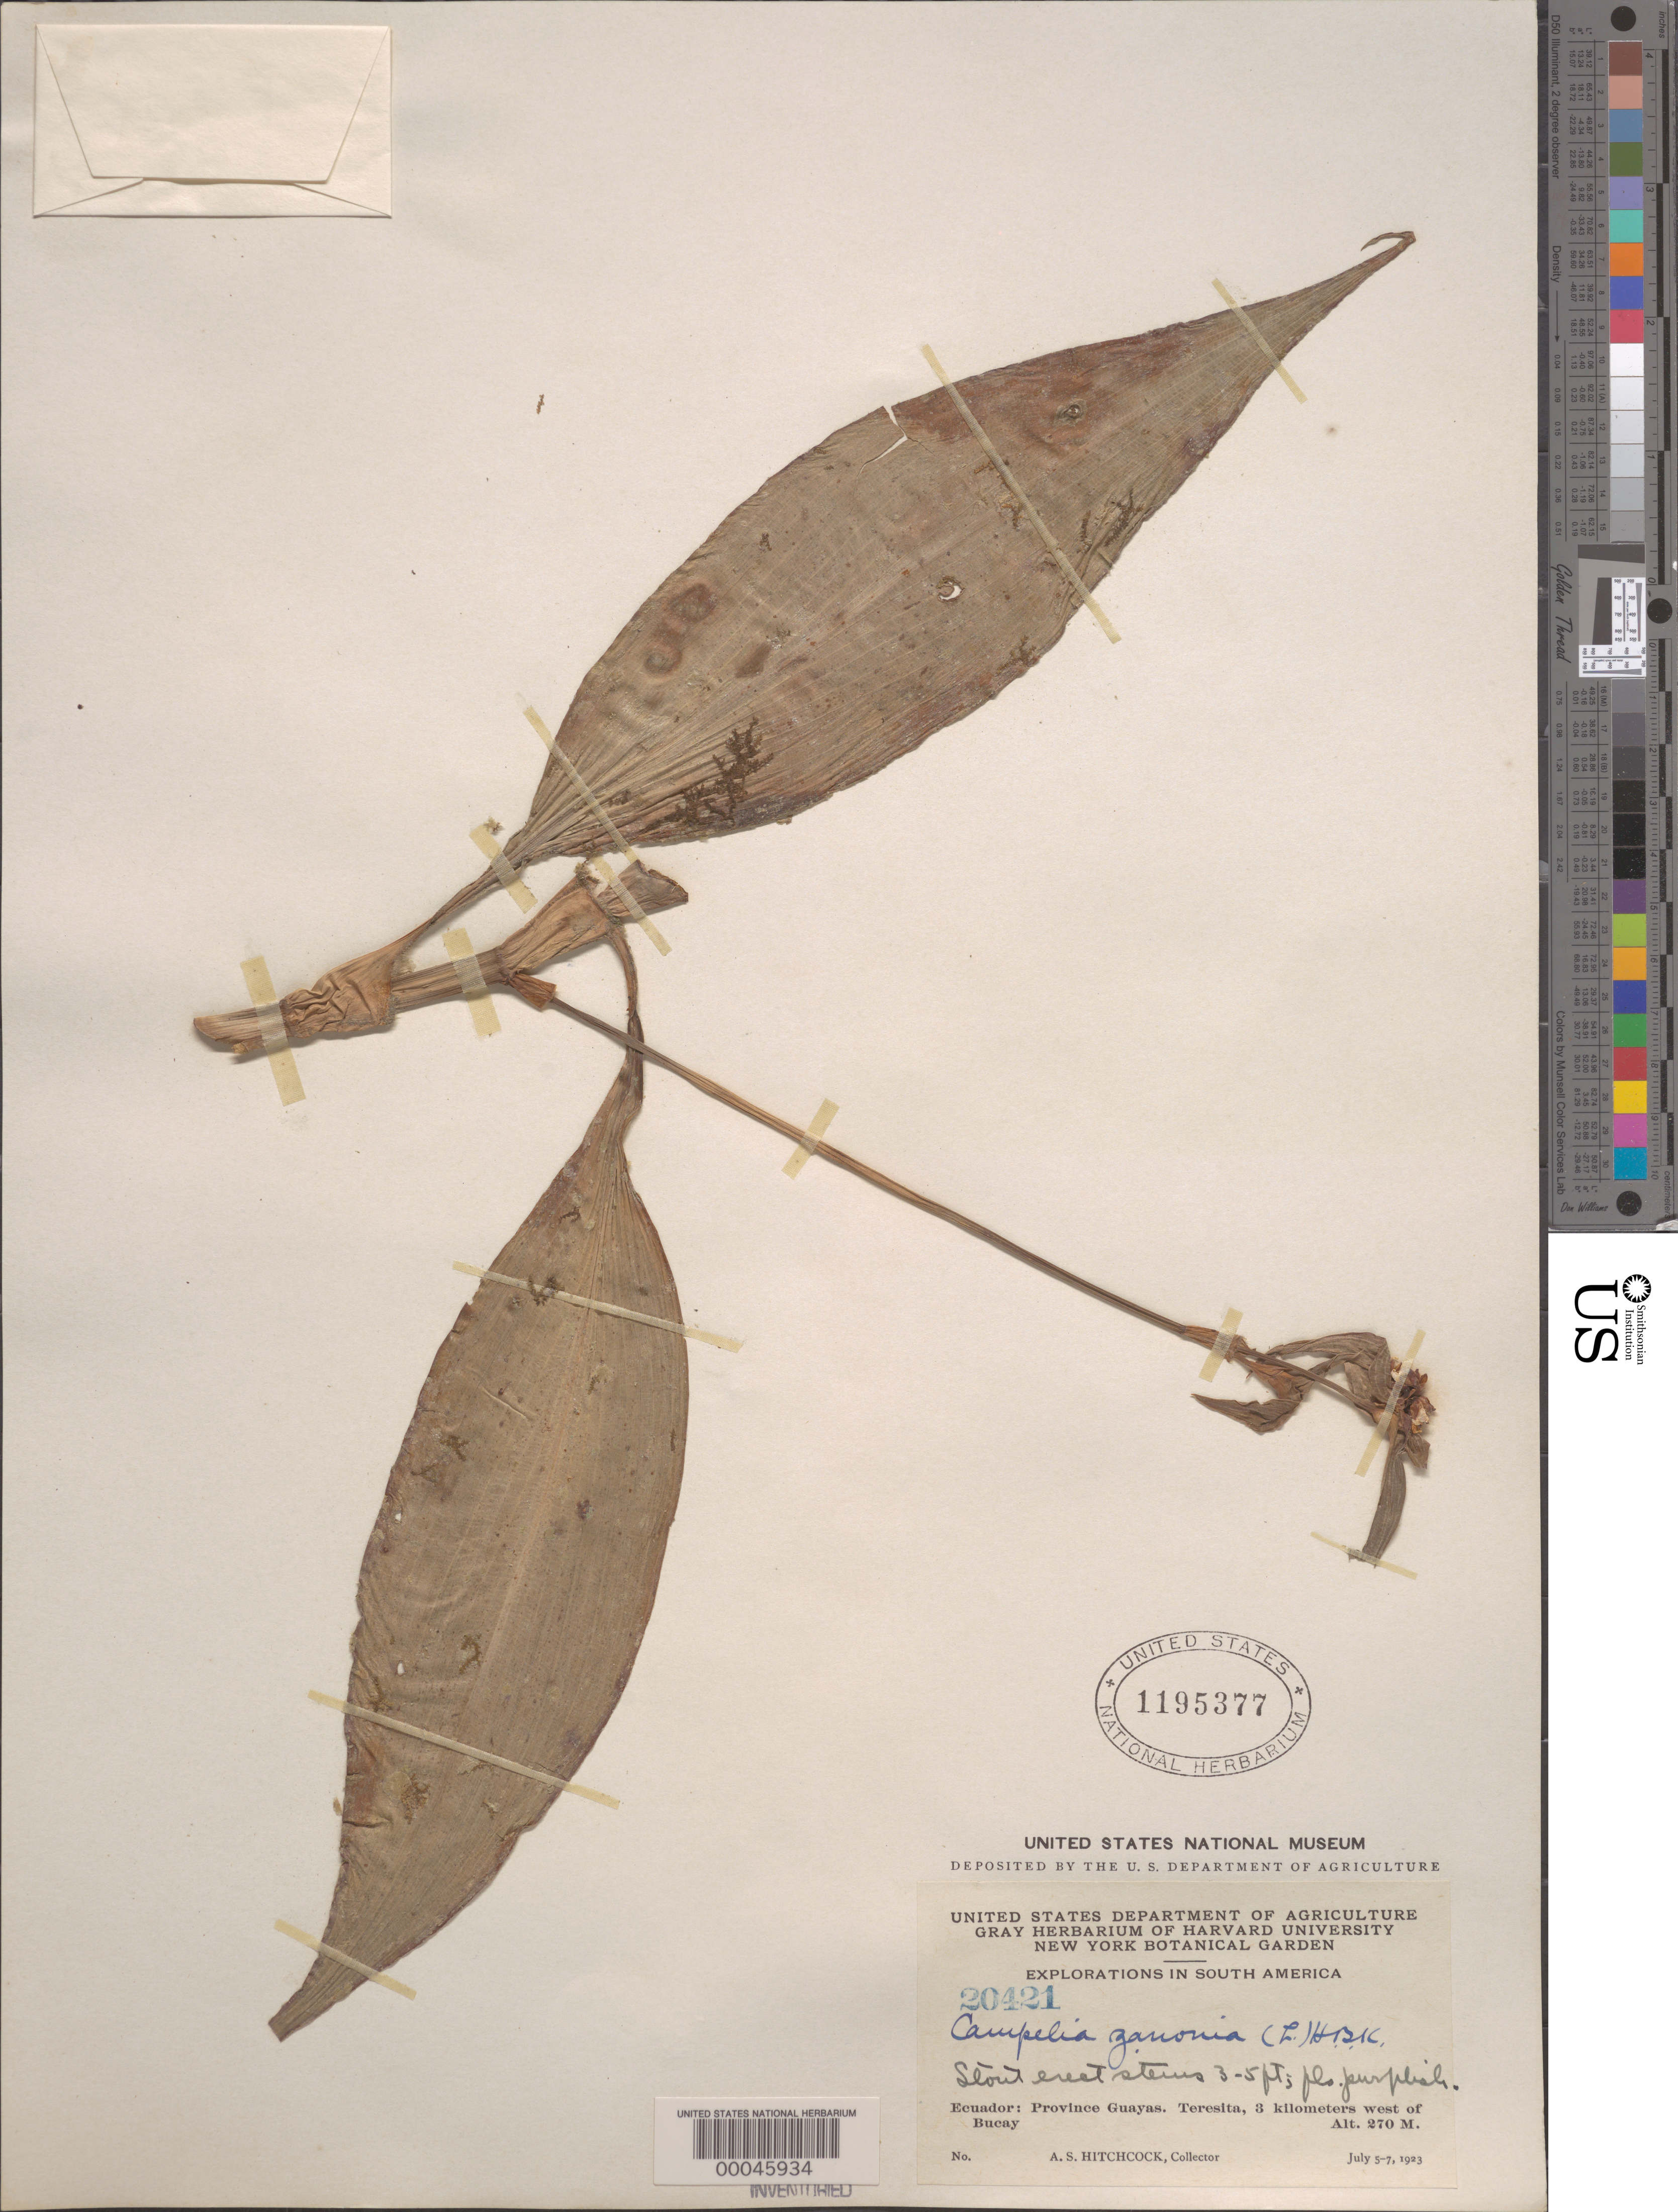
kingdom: Plantae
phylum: Tracheophyta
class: Liliopsida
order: Commelinales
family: Commelinaceae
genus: Tradescantia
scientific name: Tradescantia zanonia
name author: (L.) Sw.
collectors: A. S. Hitchcock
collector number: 20421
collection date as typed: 05 Jul 1923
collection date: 1923-07-05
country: Ecuador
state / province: Guayas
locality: Teresita, W of Bucay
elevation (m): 270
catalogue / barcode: US 1195377